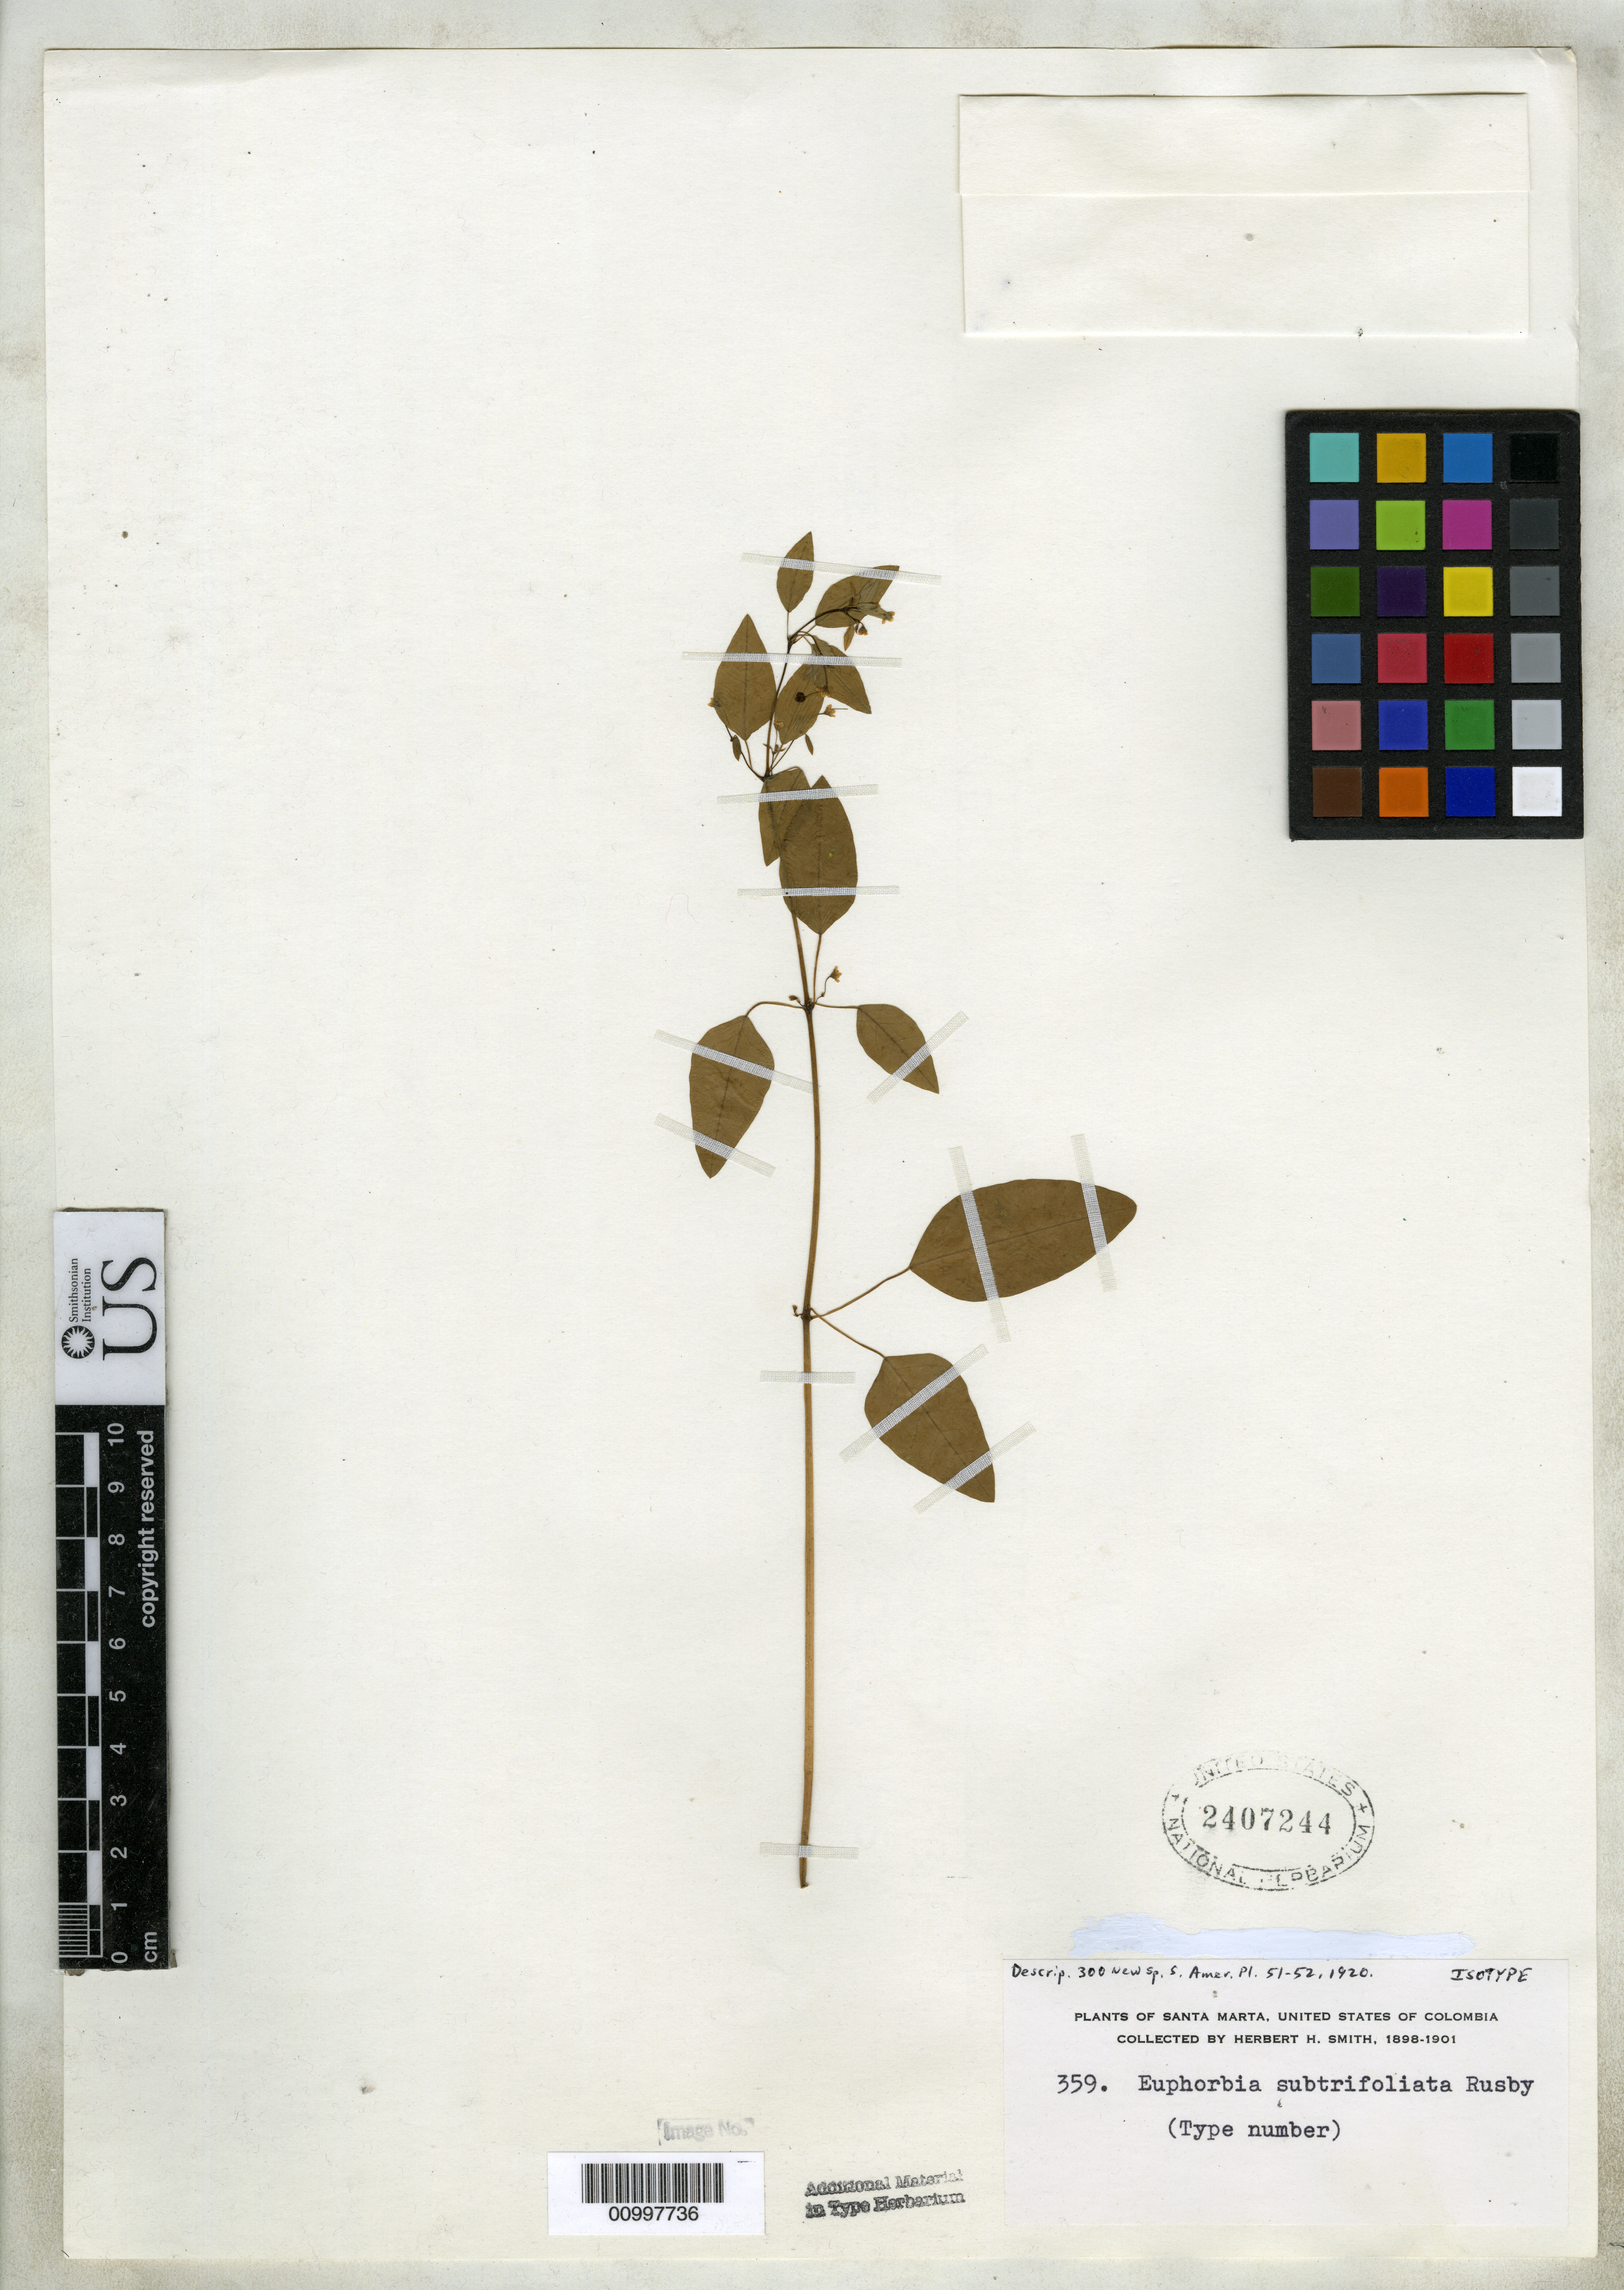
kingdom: Plantae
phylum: Tracheophyta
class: Magnoliopsida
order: Malpighiales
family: Euphorbiaceae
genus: Euphorbia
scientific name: Euphorbia subtrifoliata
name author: Rusby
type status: Isotype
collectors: Herbert H. Smith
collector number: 359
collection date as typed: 1898-1901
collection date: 1898/1901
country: Colombia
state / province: Magdalena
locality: Santa Marta.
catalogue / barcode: US 2407244